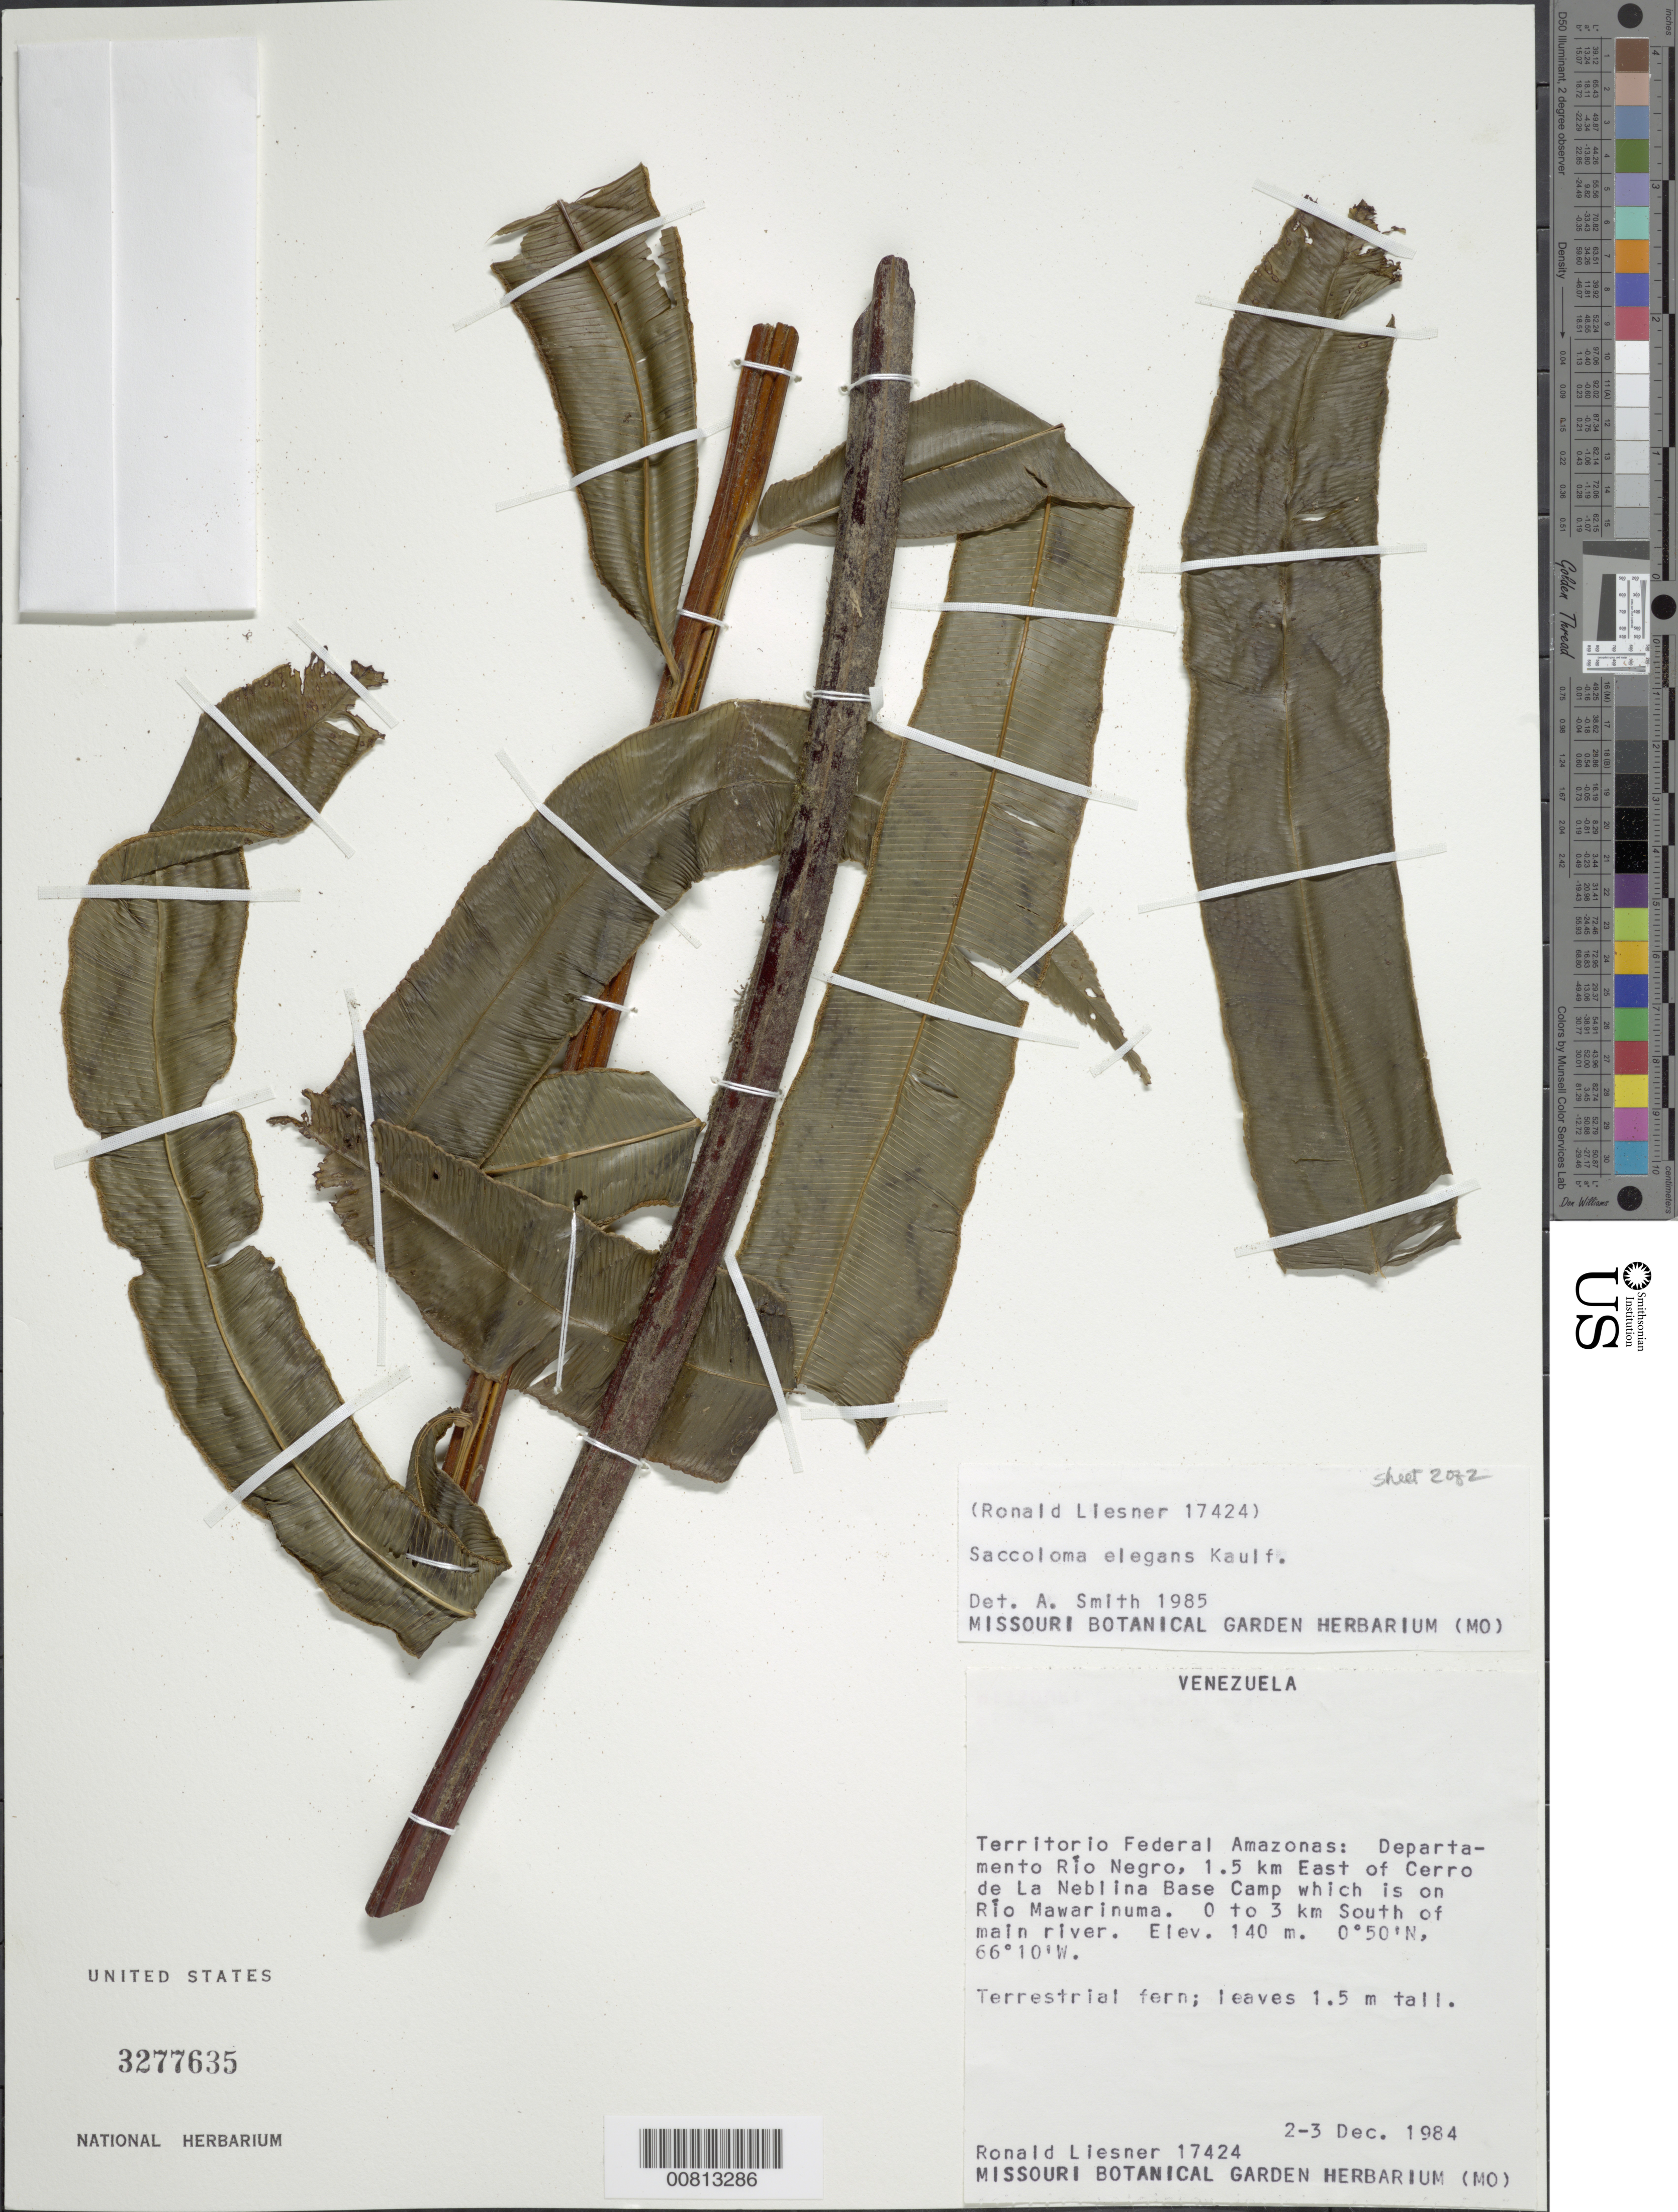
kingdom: Plantae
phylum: Tracheophyta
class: Polypodiopsida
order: Polypodiales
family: Saccolomataceae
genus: Saccoloma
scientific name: Saccoloma elegans subsp. chartaceum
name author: Cremers & K.U. Kramer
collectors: R. L. Liesner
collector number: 17424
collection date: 1984-12-02/1984-12-03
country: Venezuela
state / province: Amazonas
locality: Territorio Federal Amazonas: Departamento Rio Negro, 1.5 km East of Cerro de La Neblina Base Camp which is on Rio Mawarinuma, 0 to 3 km South of main river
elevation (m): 140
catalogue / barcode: US 3277635